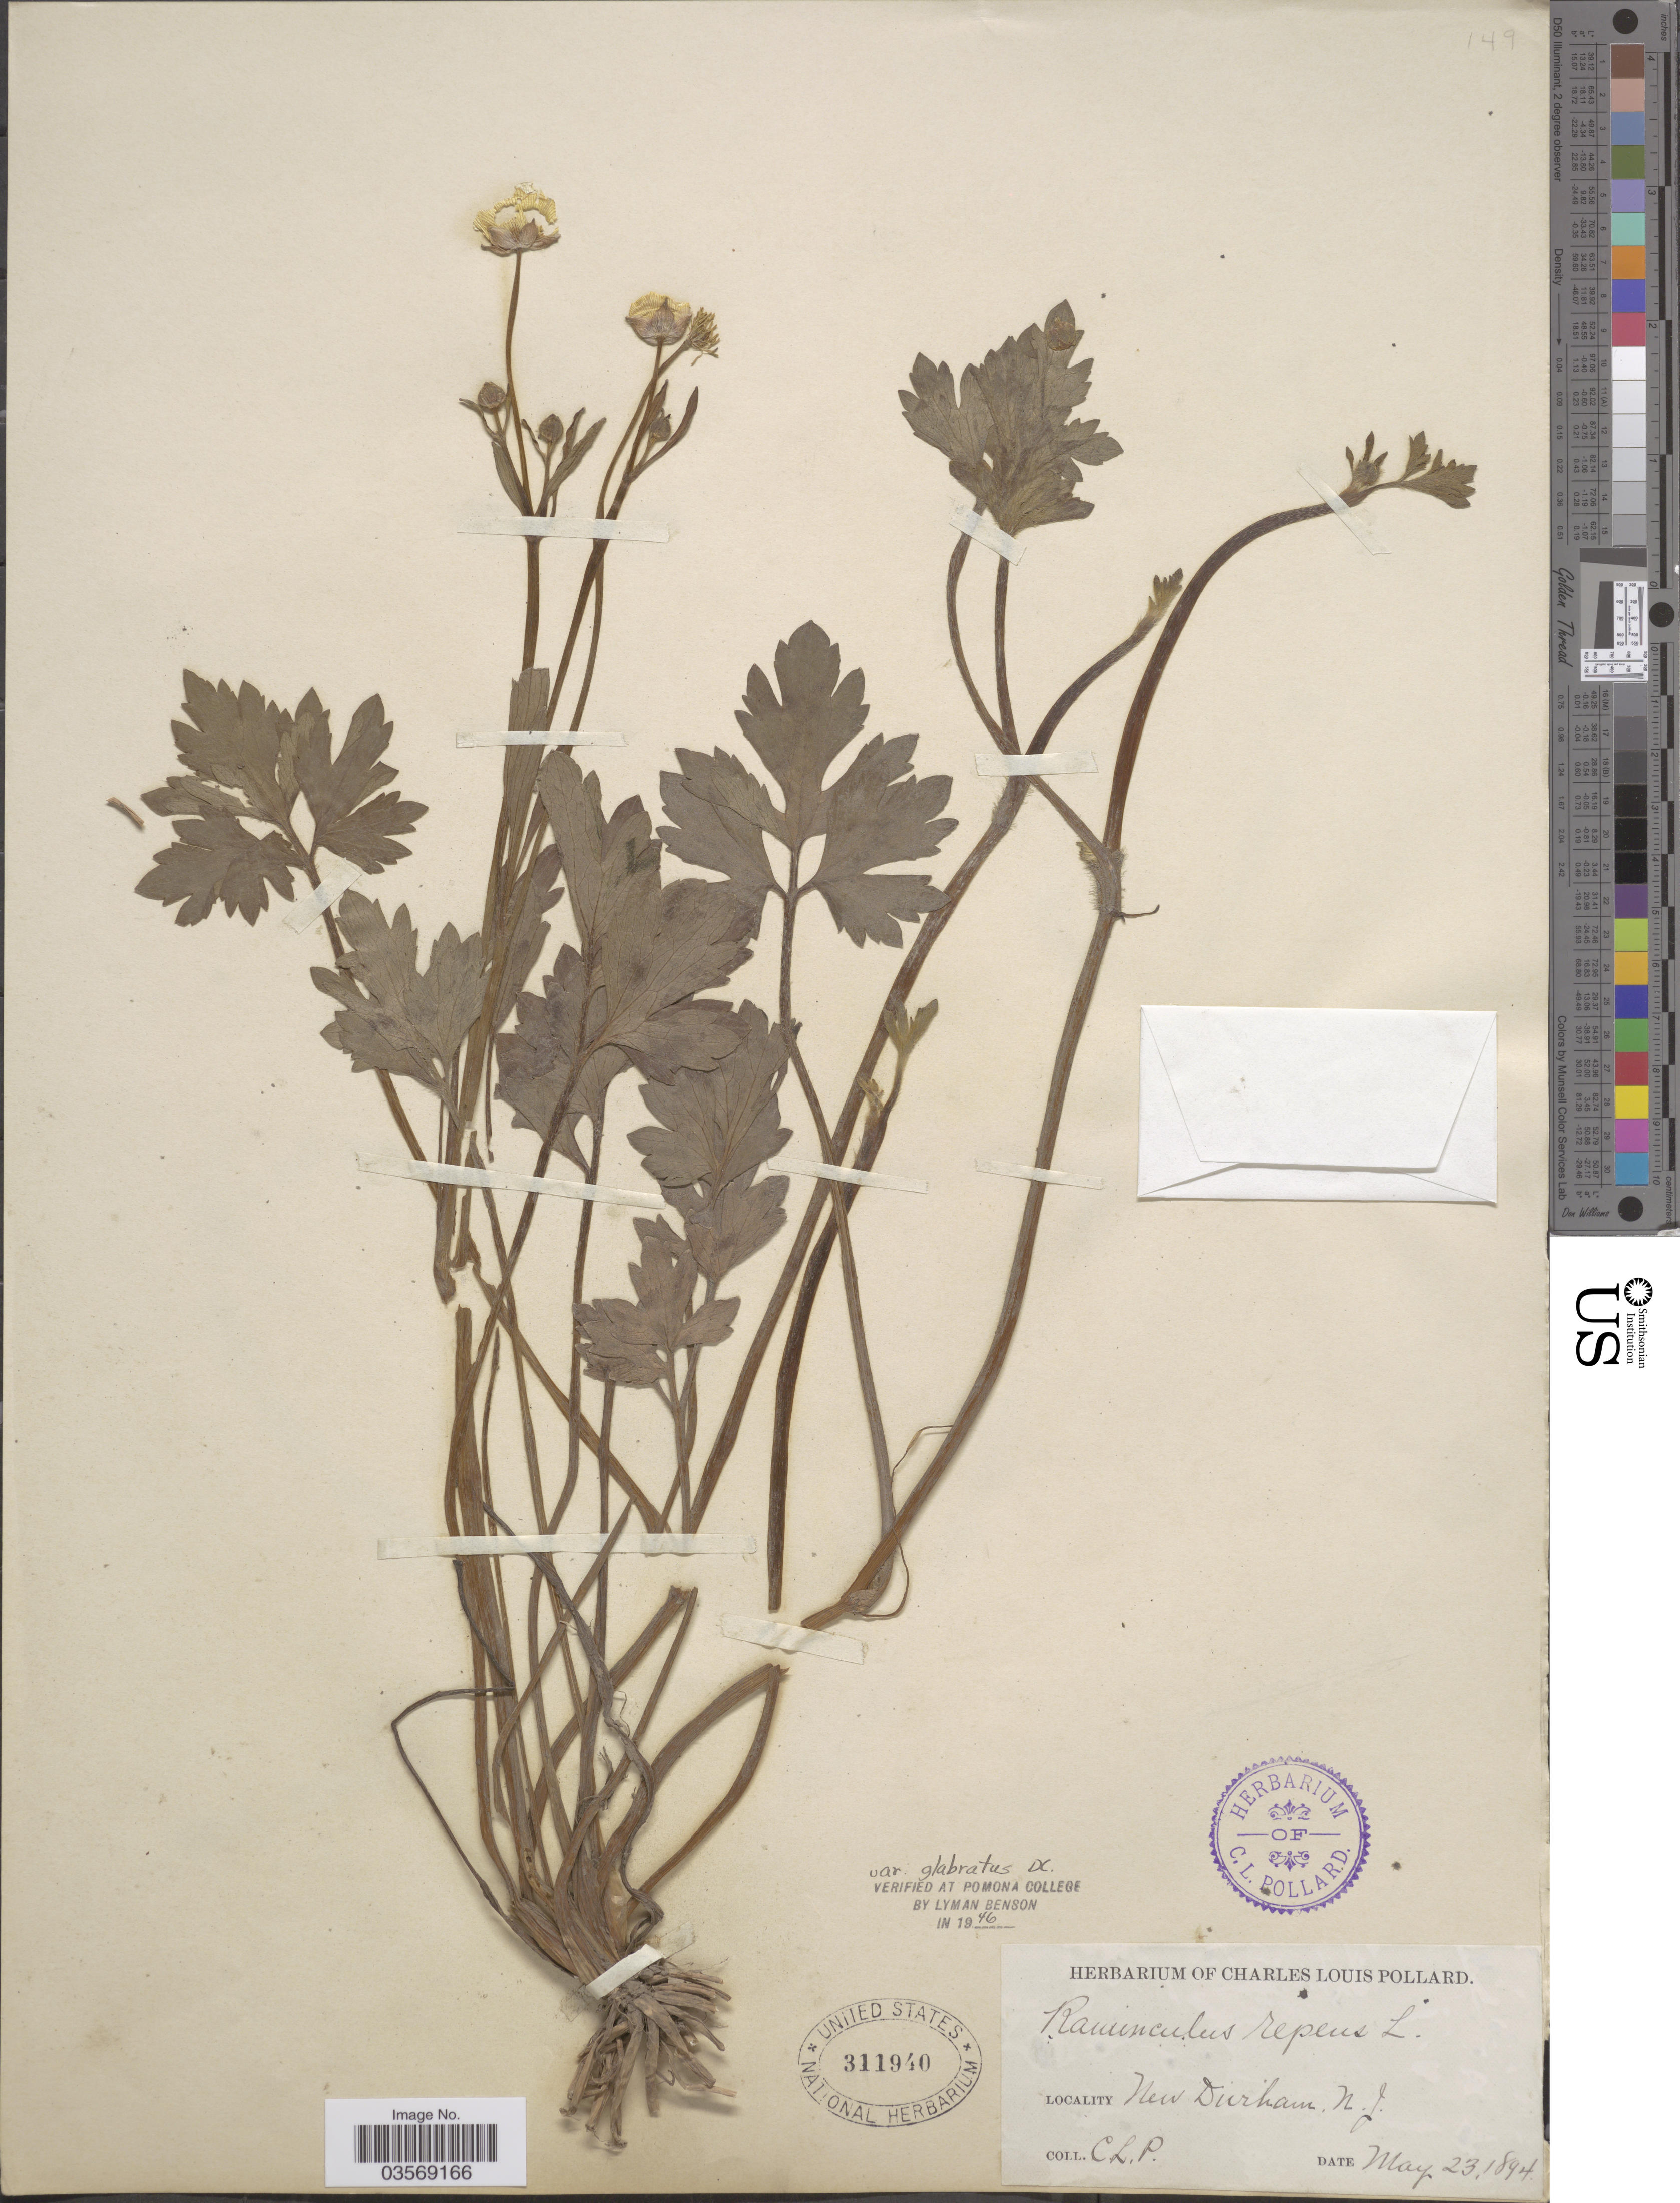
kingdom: Plantae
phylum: Tracheophyta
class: Magnoliopsida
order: Ranunculales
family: Ranunculaceae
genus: Ranunculus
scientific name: Ranunculus glabratus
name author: Hook. f. ex Thomson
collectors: C. L. Pollard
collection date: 1894-05-23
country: United States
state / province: New Jersey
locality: New Durham.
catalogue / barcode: US 311940